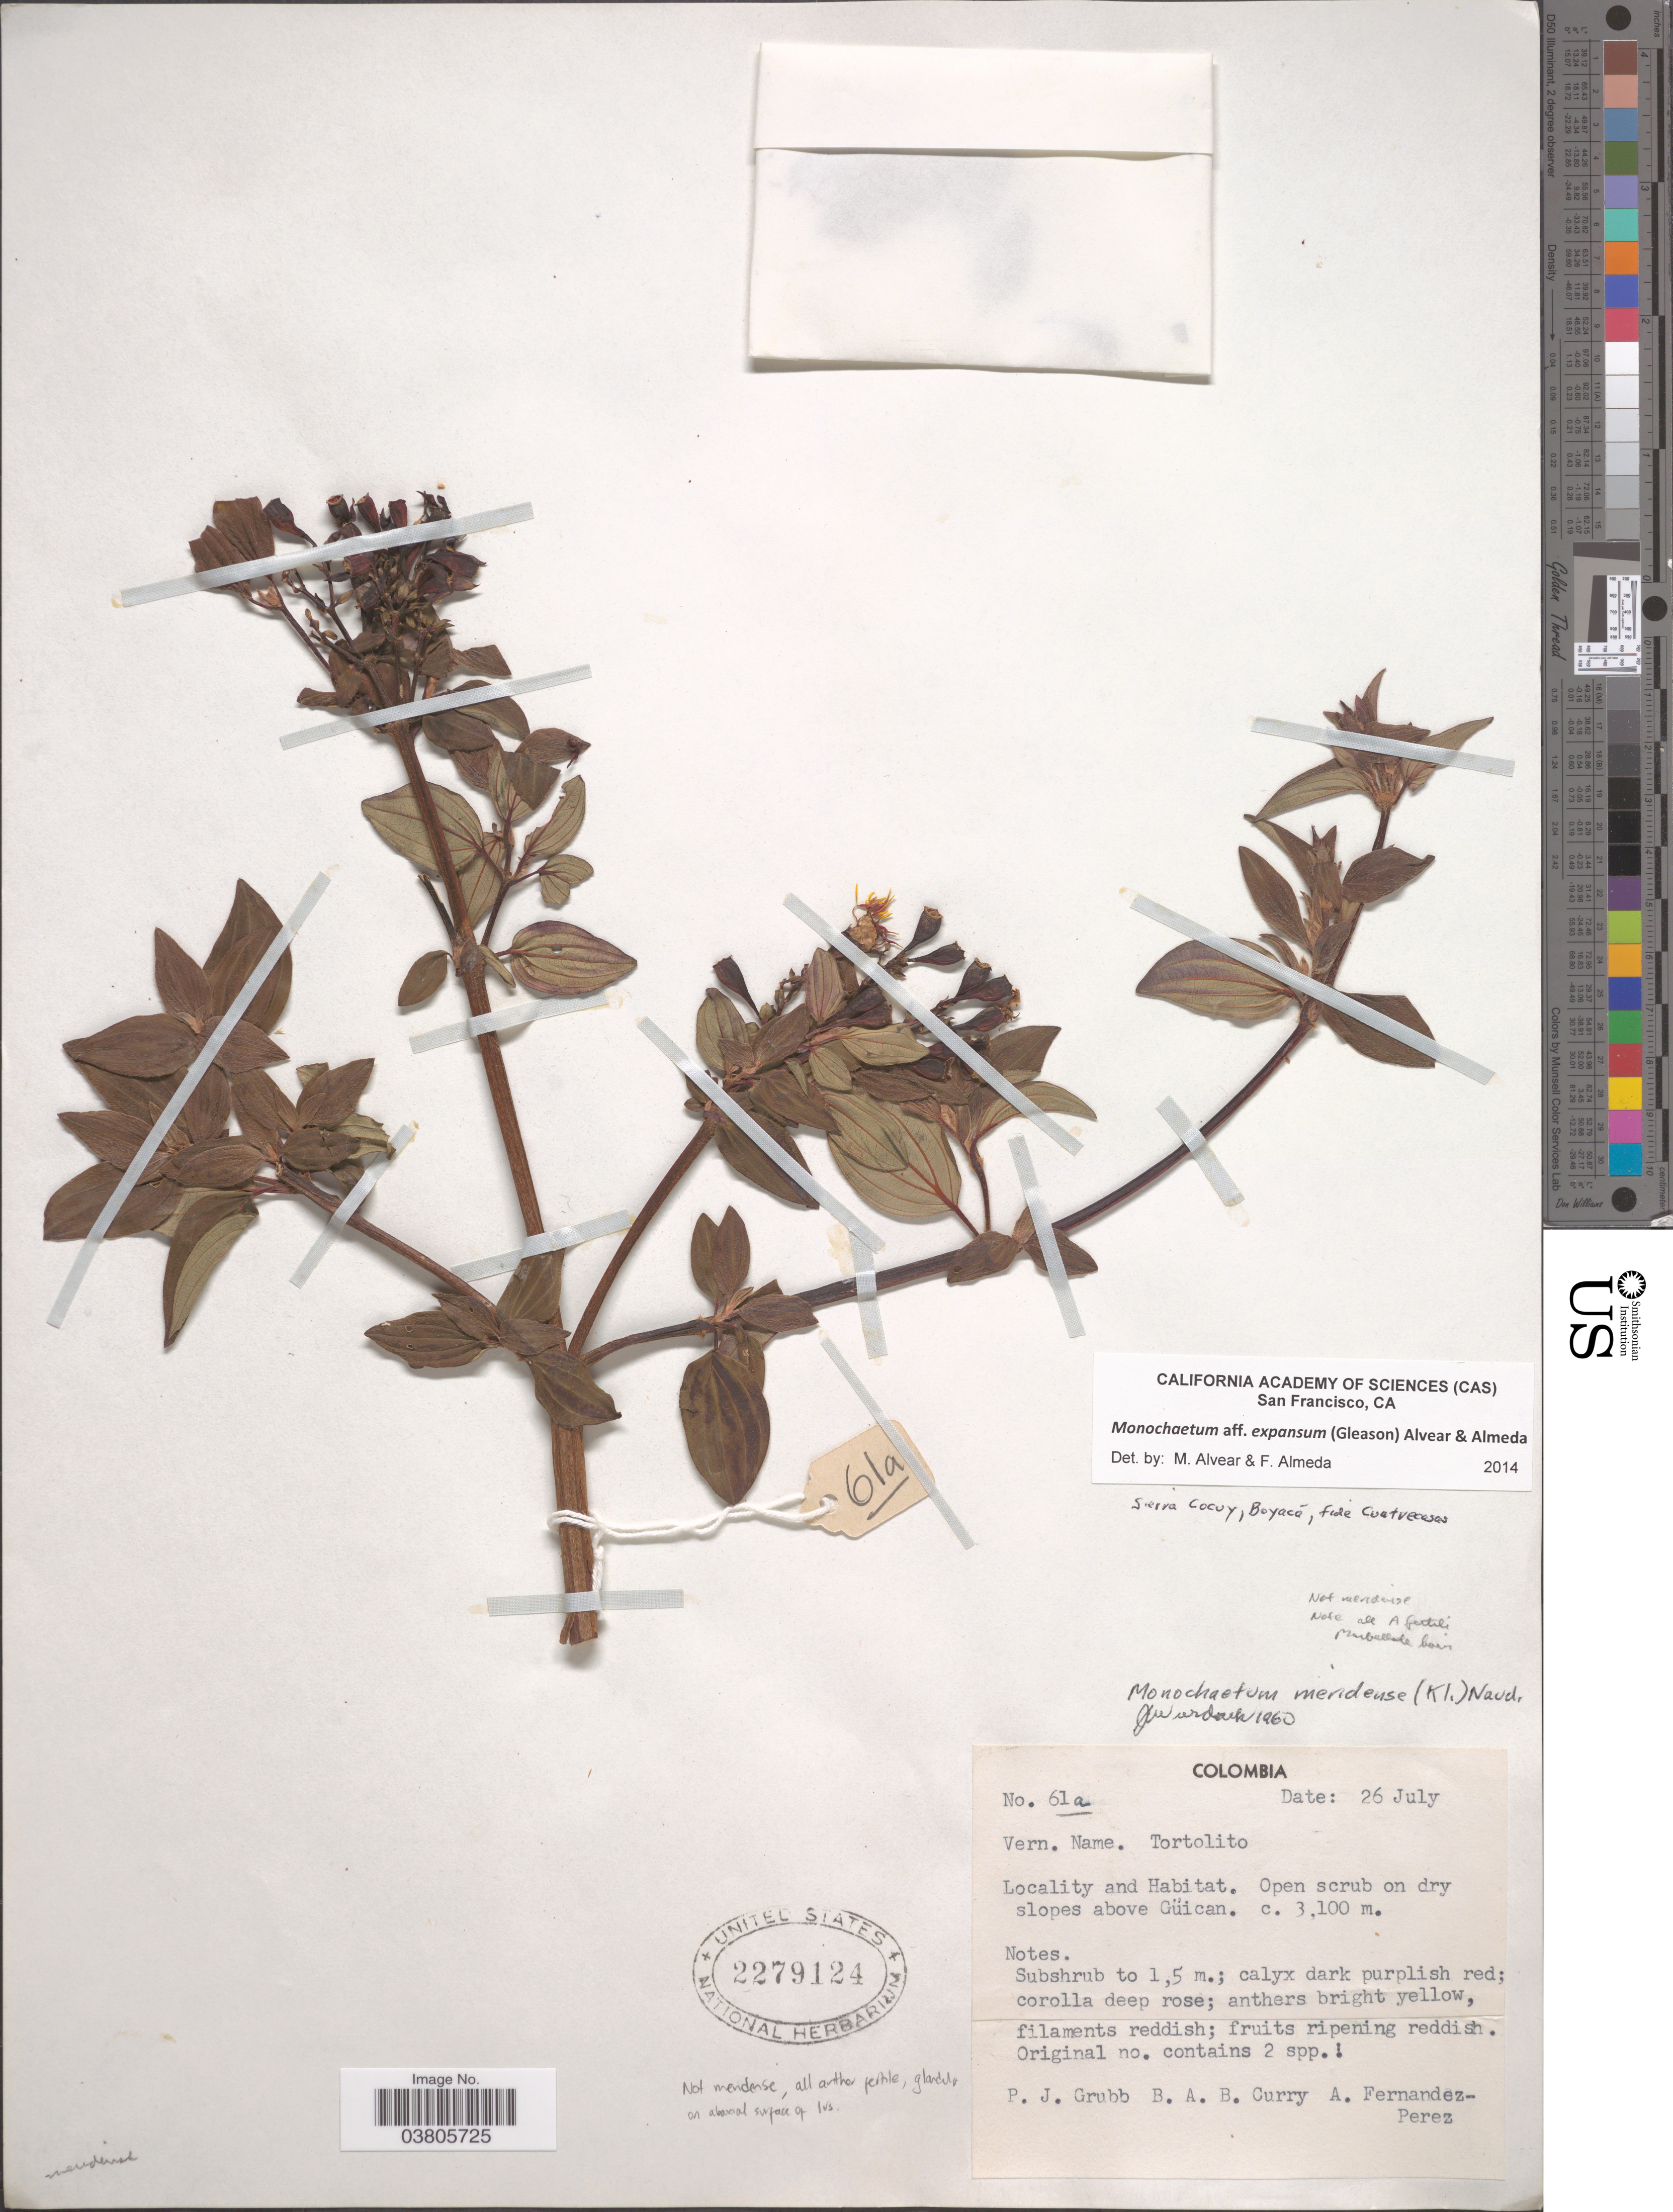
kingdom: Plantae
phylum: Tracheophyta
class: Magnoliopsida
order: Myrtales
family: Melastomataceae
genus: Monochaetum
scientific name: Monochaetum expansum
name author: (Gleason) Alvear & Almeda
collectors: P. J. Grubb, B. A. B. Curry & A. Fernández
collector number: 61a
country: Colombia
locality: Open scrub on dry slopes above Güican.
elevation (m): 3100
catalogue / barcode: US 2279124